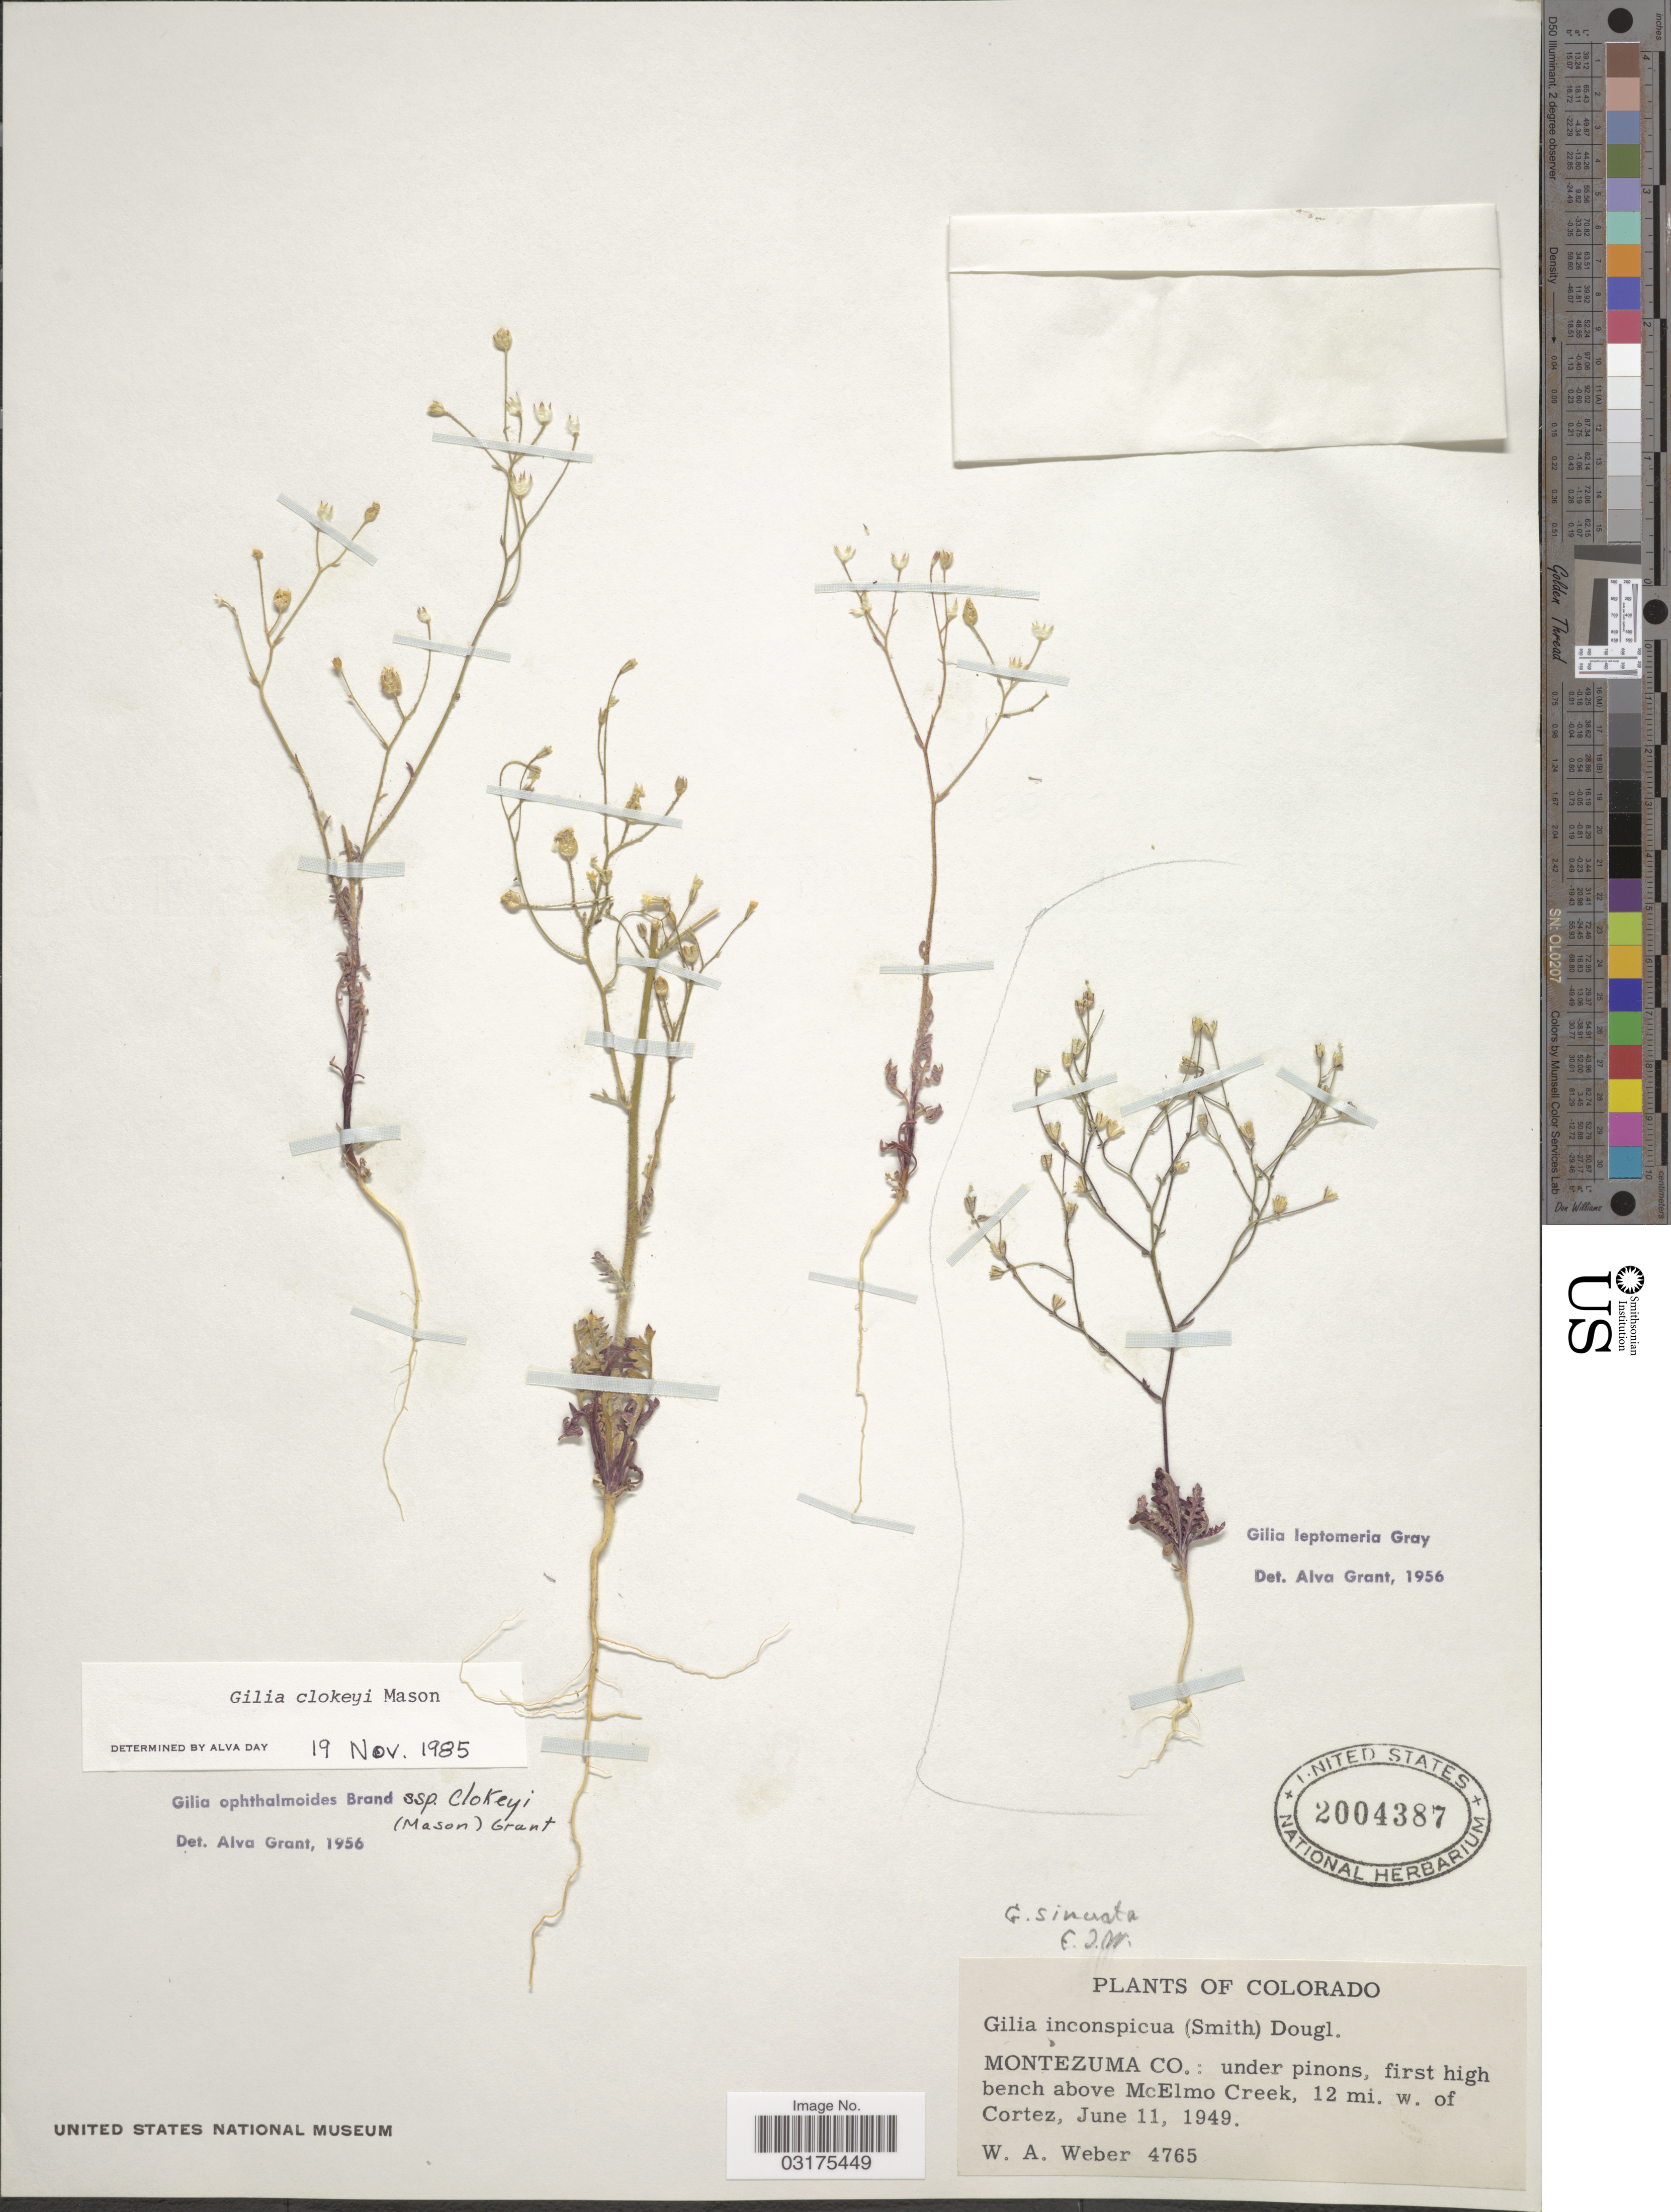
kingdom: Plantae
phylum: Tracheophyta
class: Magnoliopsida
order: Ericales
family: Polemoniaceae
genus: Gilia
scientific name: Gilia clokeyi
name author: H. Mason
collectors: W. A. Weber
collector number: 4765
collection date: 1949-06-11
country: United States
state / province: Colorado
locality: Montezuma Co.: under pinons, first high bench above McElmo Creek, 12 mi. w. of Cortez.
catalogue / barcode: US 2004387